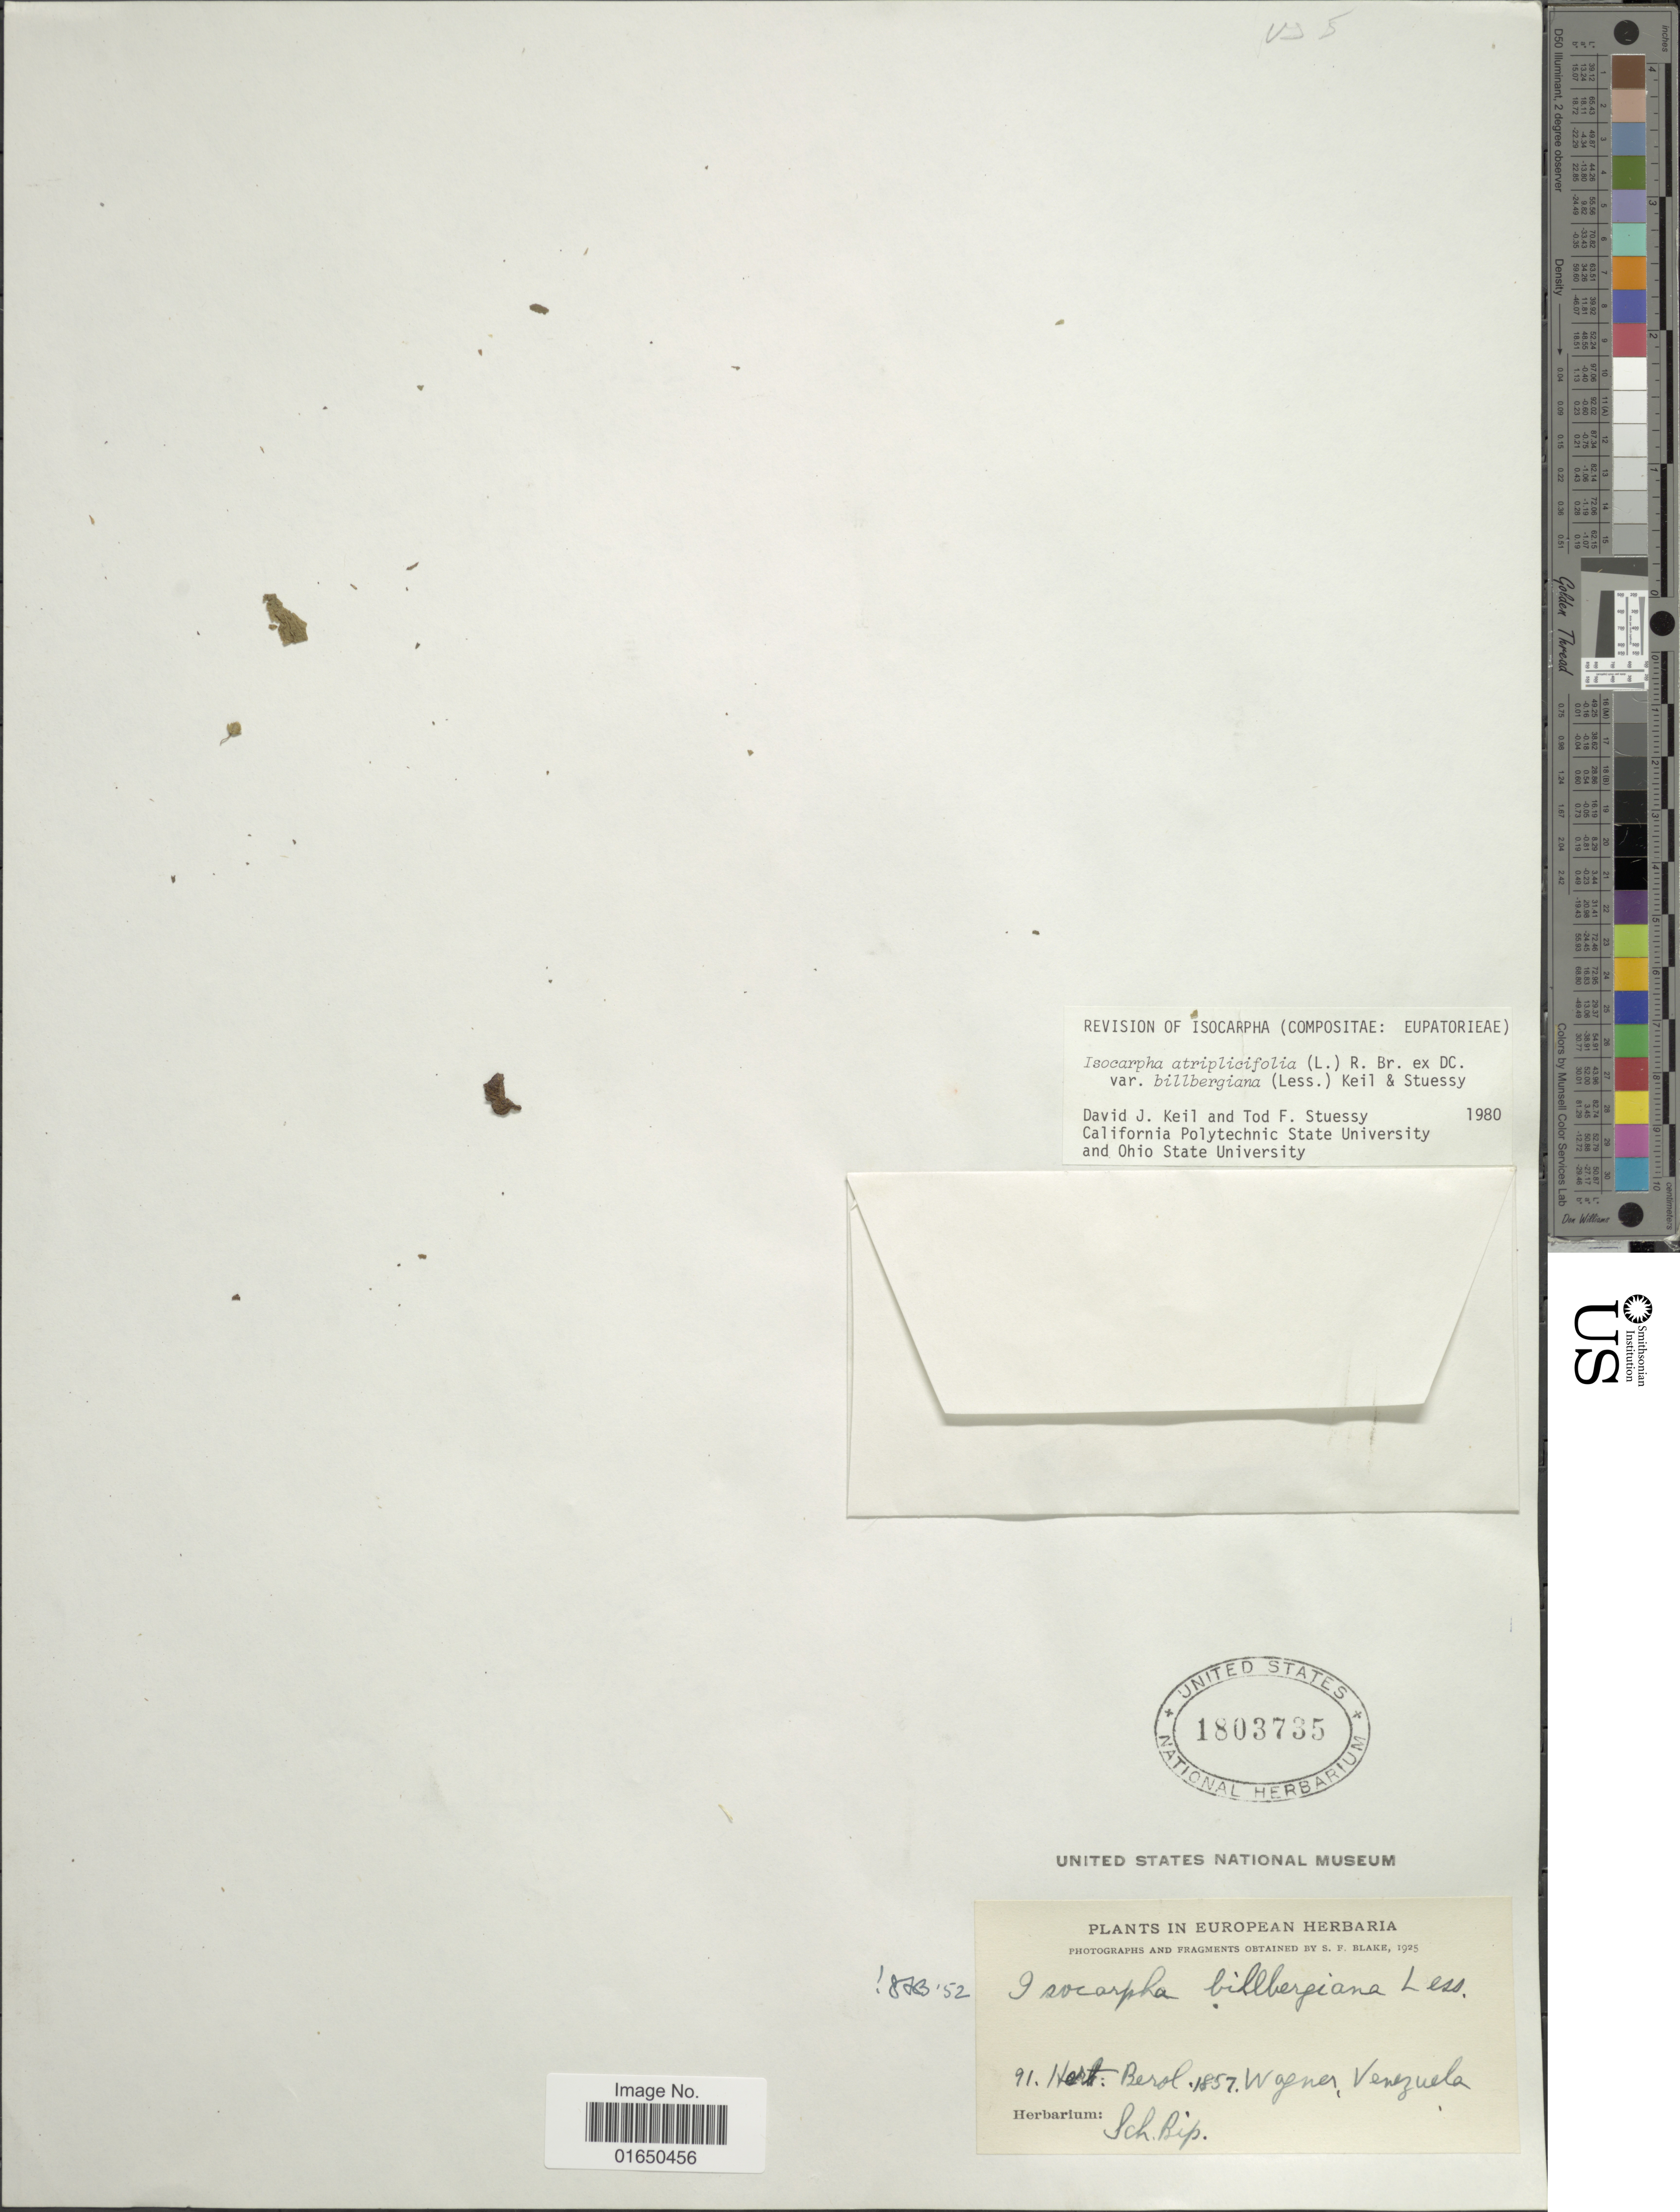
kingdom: Plantae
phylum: Tracheophyta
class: Magnoliopsida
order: Asterales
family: Asteraceae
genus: Isocarpha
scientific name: Isocarpha cubana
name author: S.F. Blake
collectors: -- Wagner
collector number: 91*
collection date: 1857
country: Venezuela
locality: Hort: Berol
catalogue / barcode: US 1803735